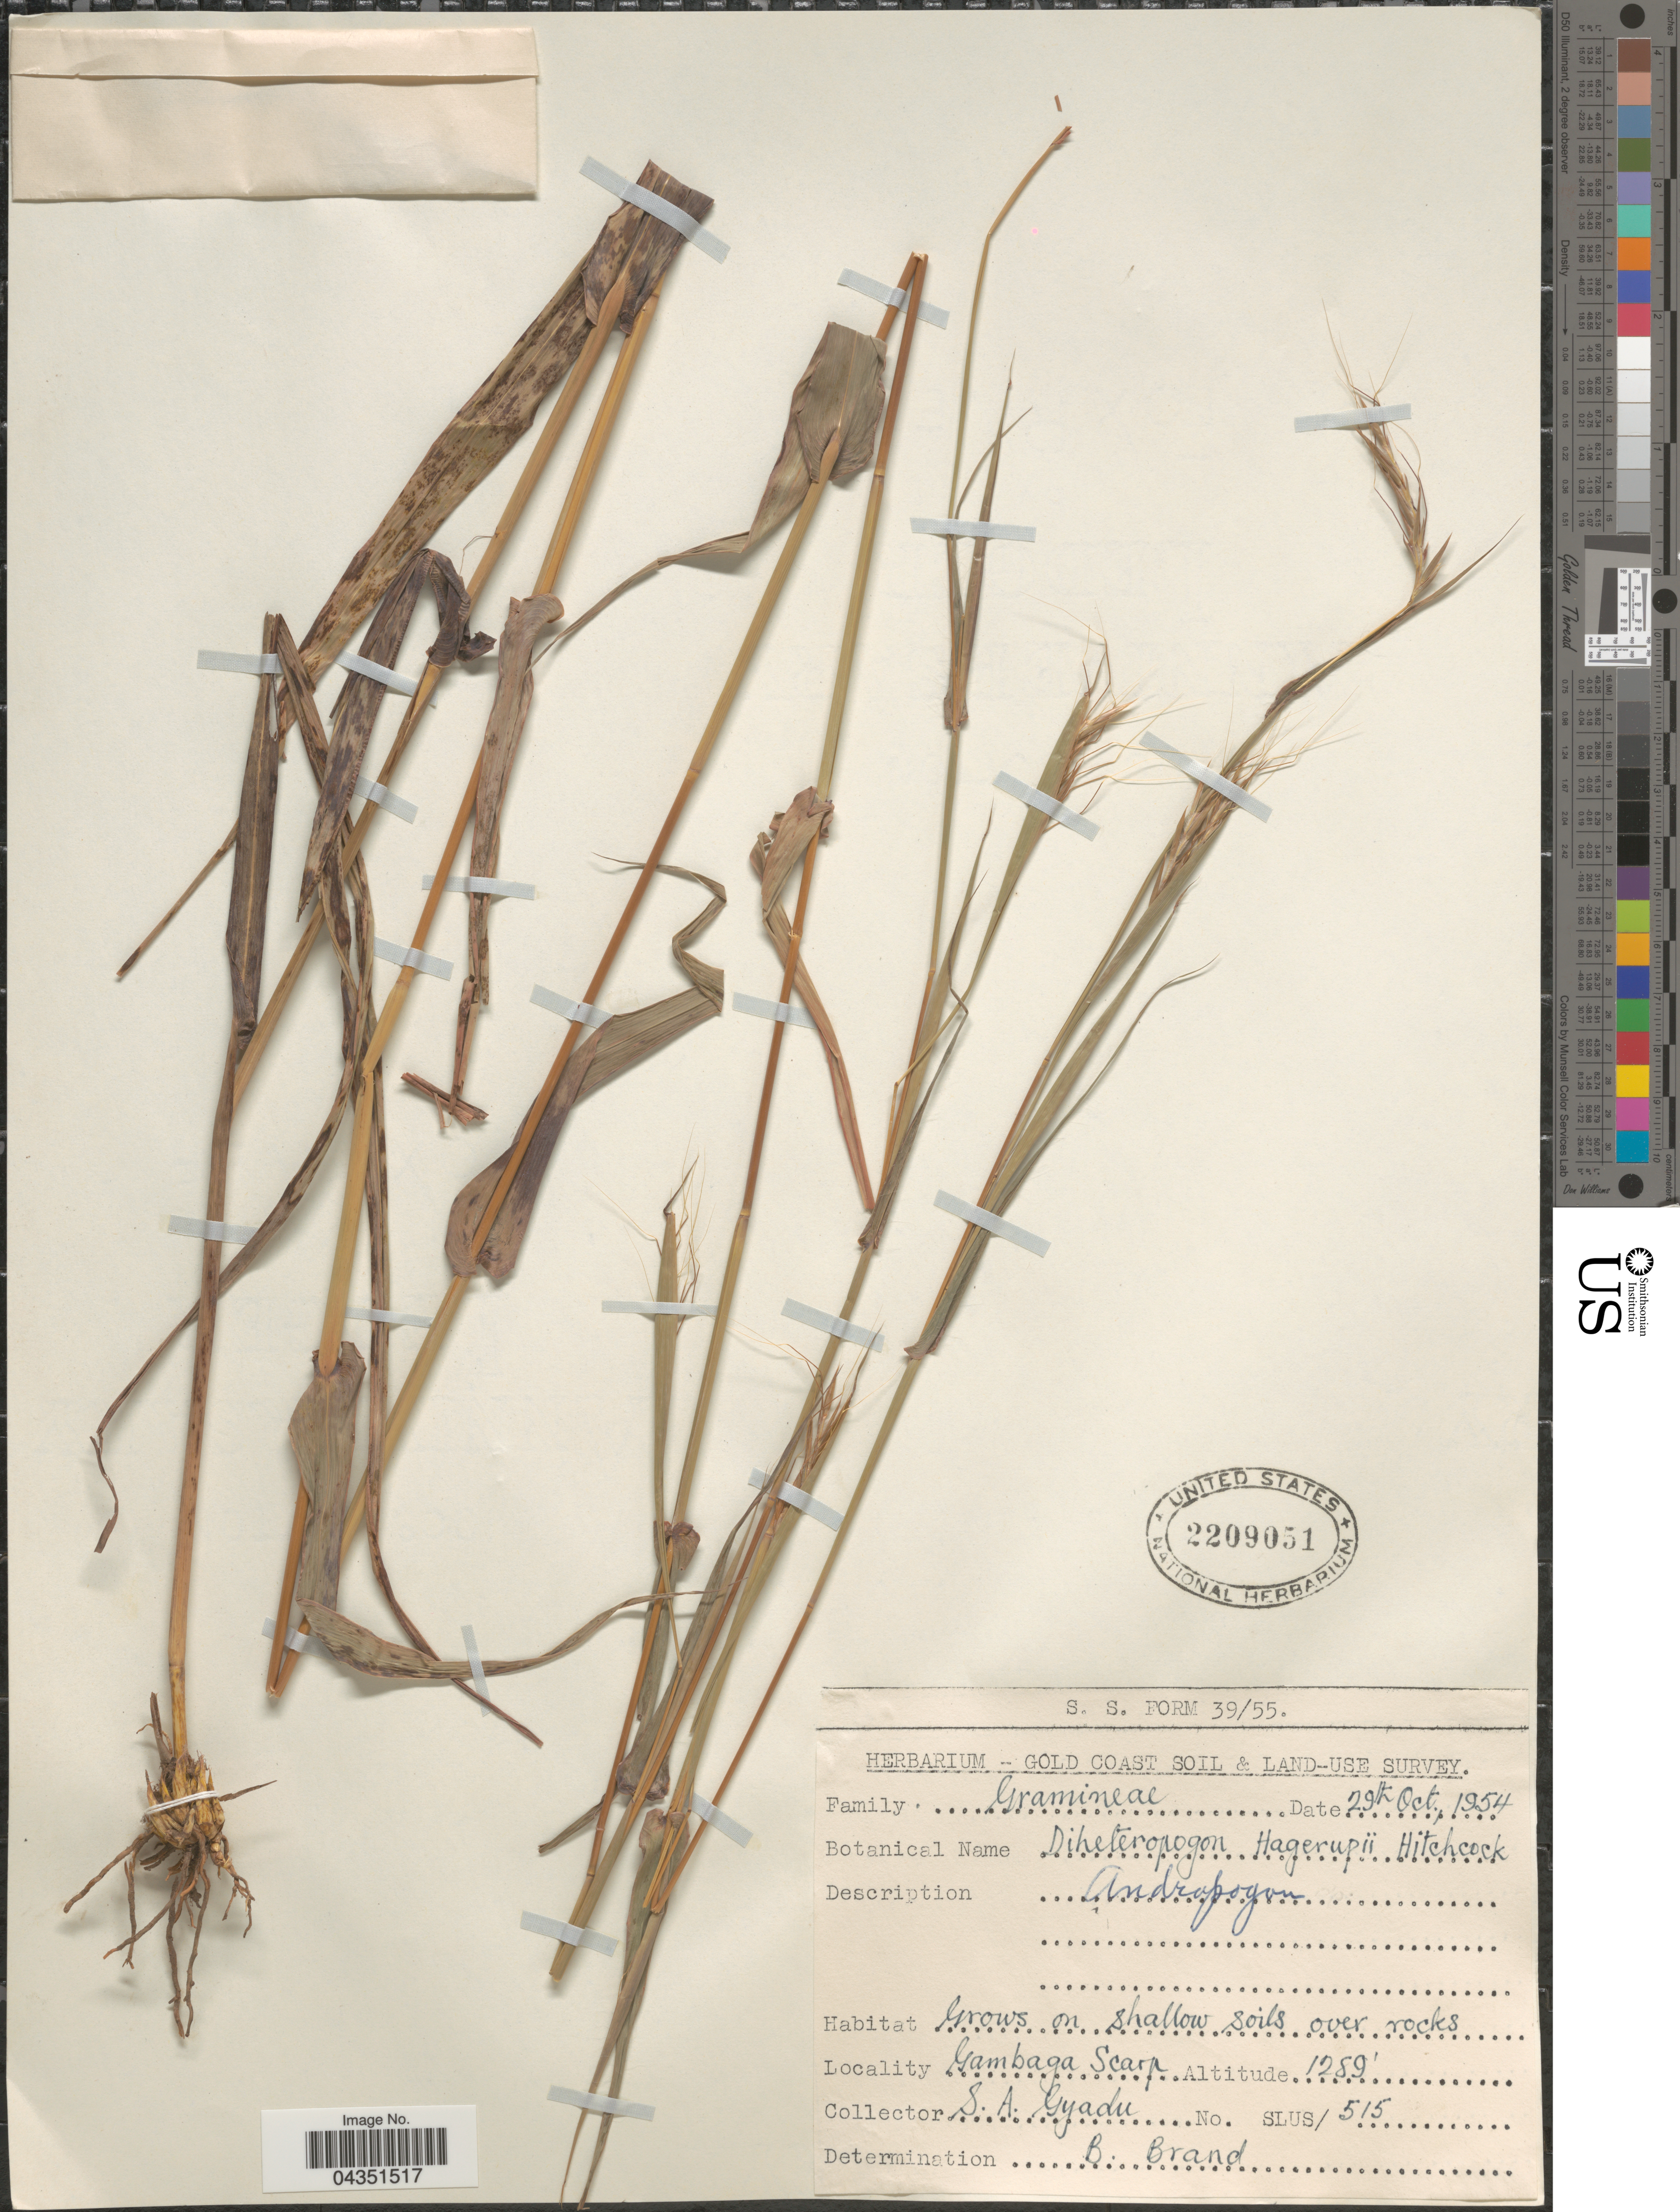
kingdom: Plantae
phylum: Tracheophyta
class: Liliopsida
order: Poales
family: Poaceae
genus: Diheteropogon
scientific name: Diheteropogon hagerupii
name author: Hitchc.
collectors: S. Gyadu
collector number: SLUS/ 515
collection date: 1954-10-29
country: Ghana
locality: Gold Coast Soil & Land-Use Survey. Gambaga Scarp.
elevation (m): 393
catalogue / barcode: US 2209051